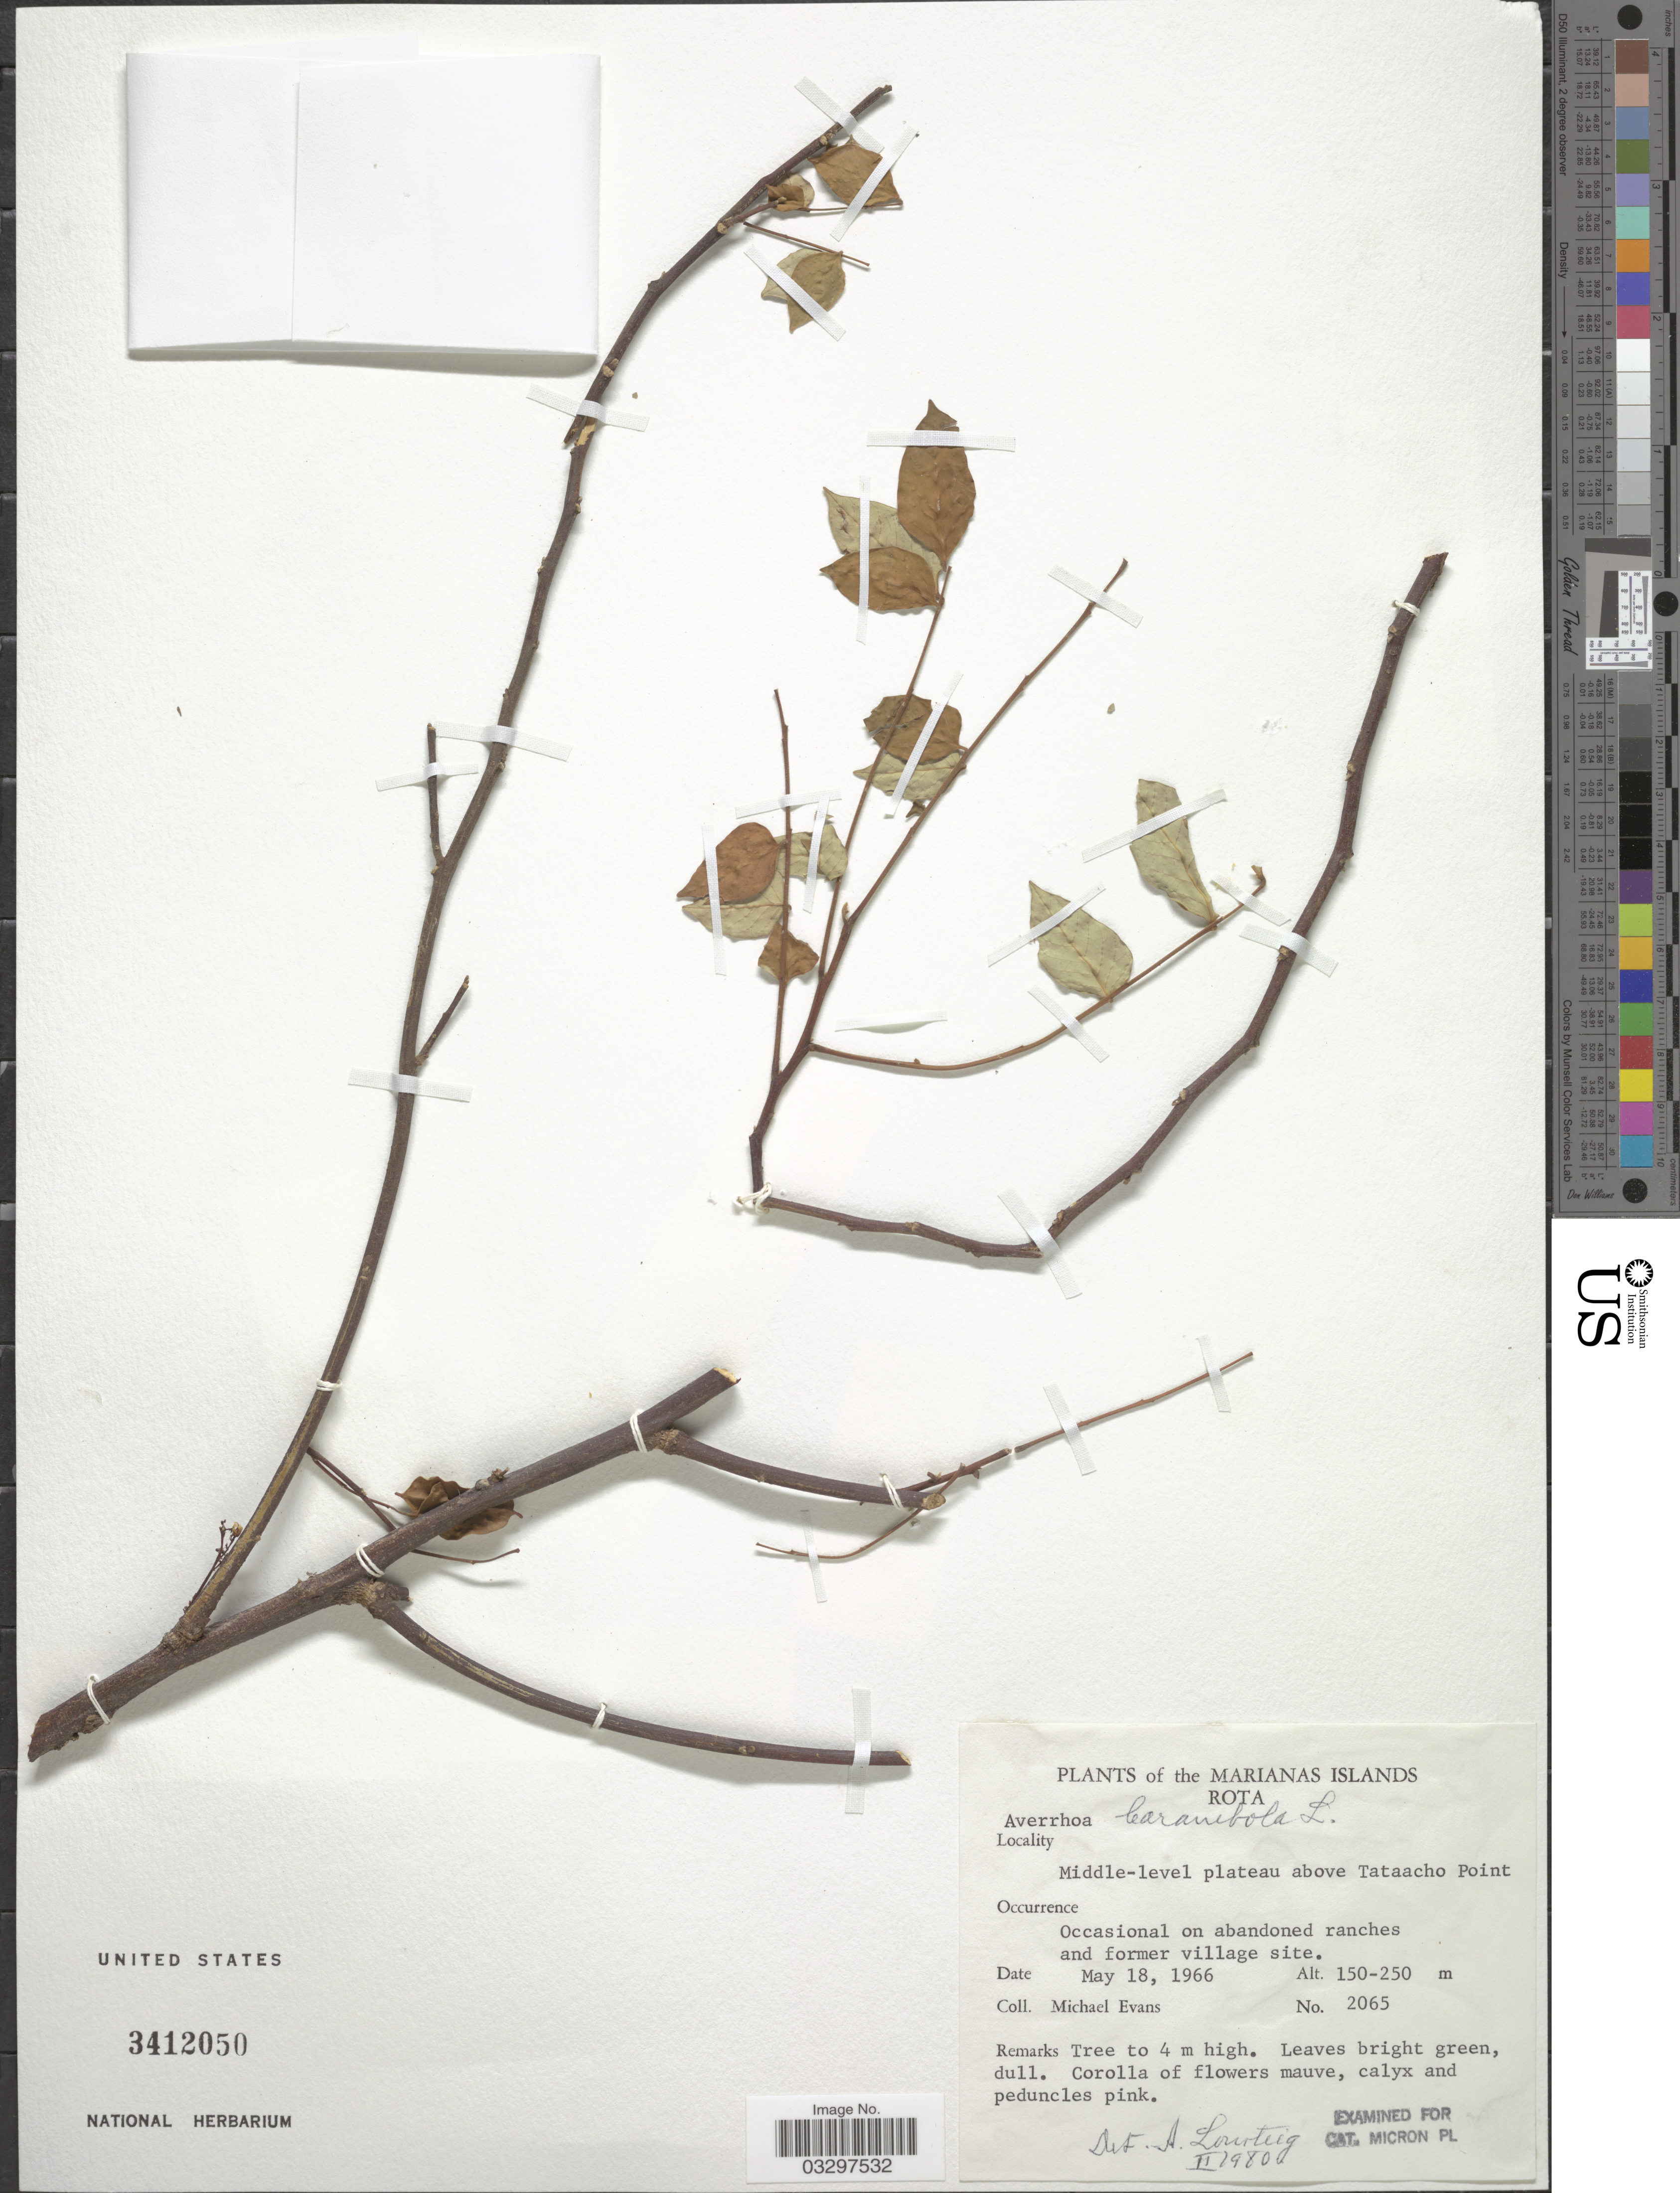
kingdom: Plantae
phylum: Tracheophyta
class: Magnoliopsida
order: Oxalidales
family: Oxalidaceae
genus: Averrhoa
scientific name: Averrhoa carambola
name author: L.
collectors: M. Evans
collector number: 2065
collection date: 1966-05-18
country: Northern Mariana Islands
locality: The Marianas Islands. Middle-level plateau above Tataacho Point.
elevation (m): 150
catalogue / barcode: US 3412050